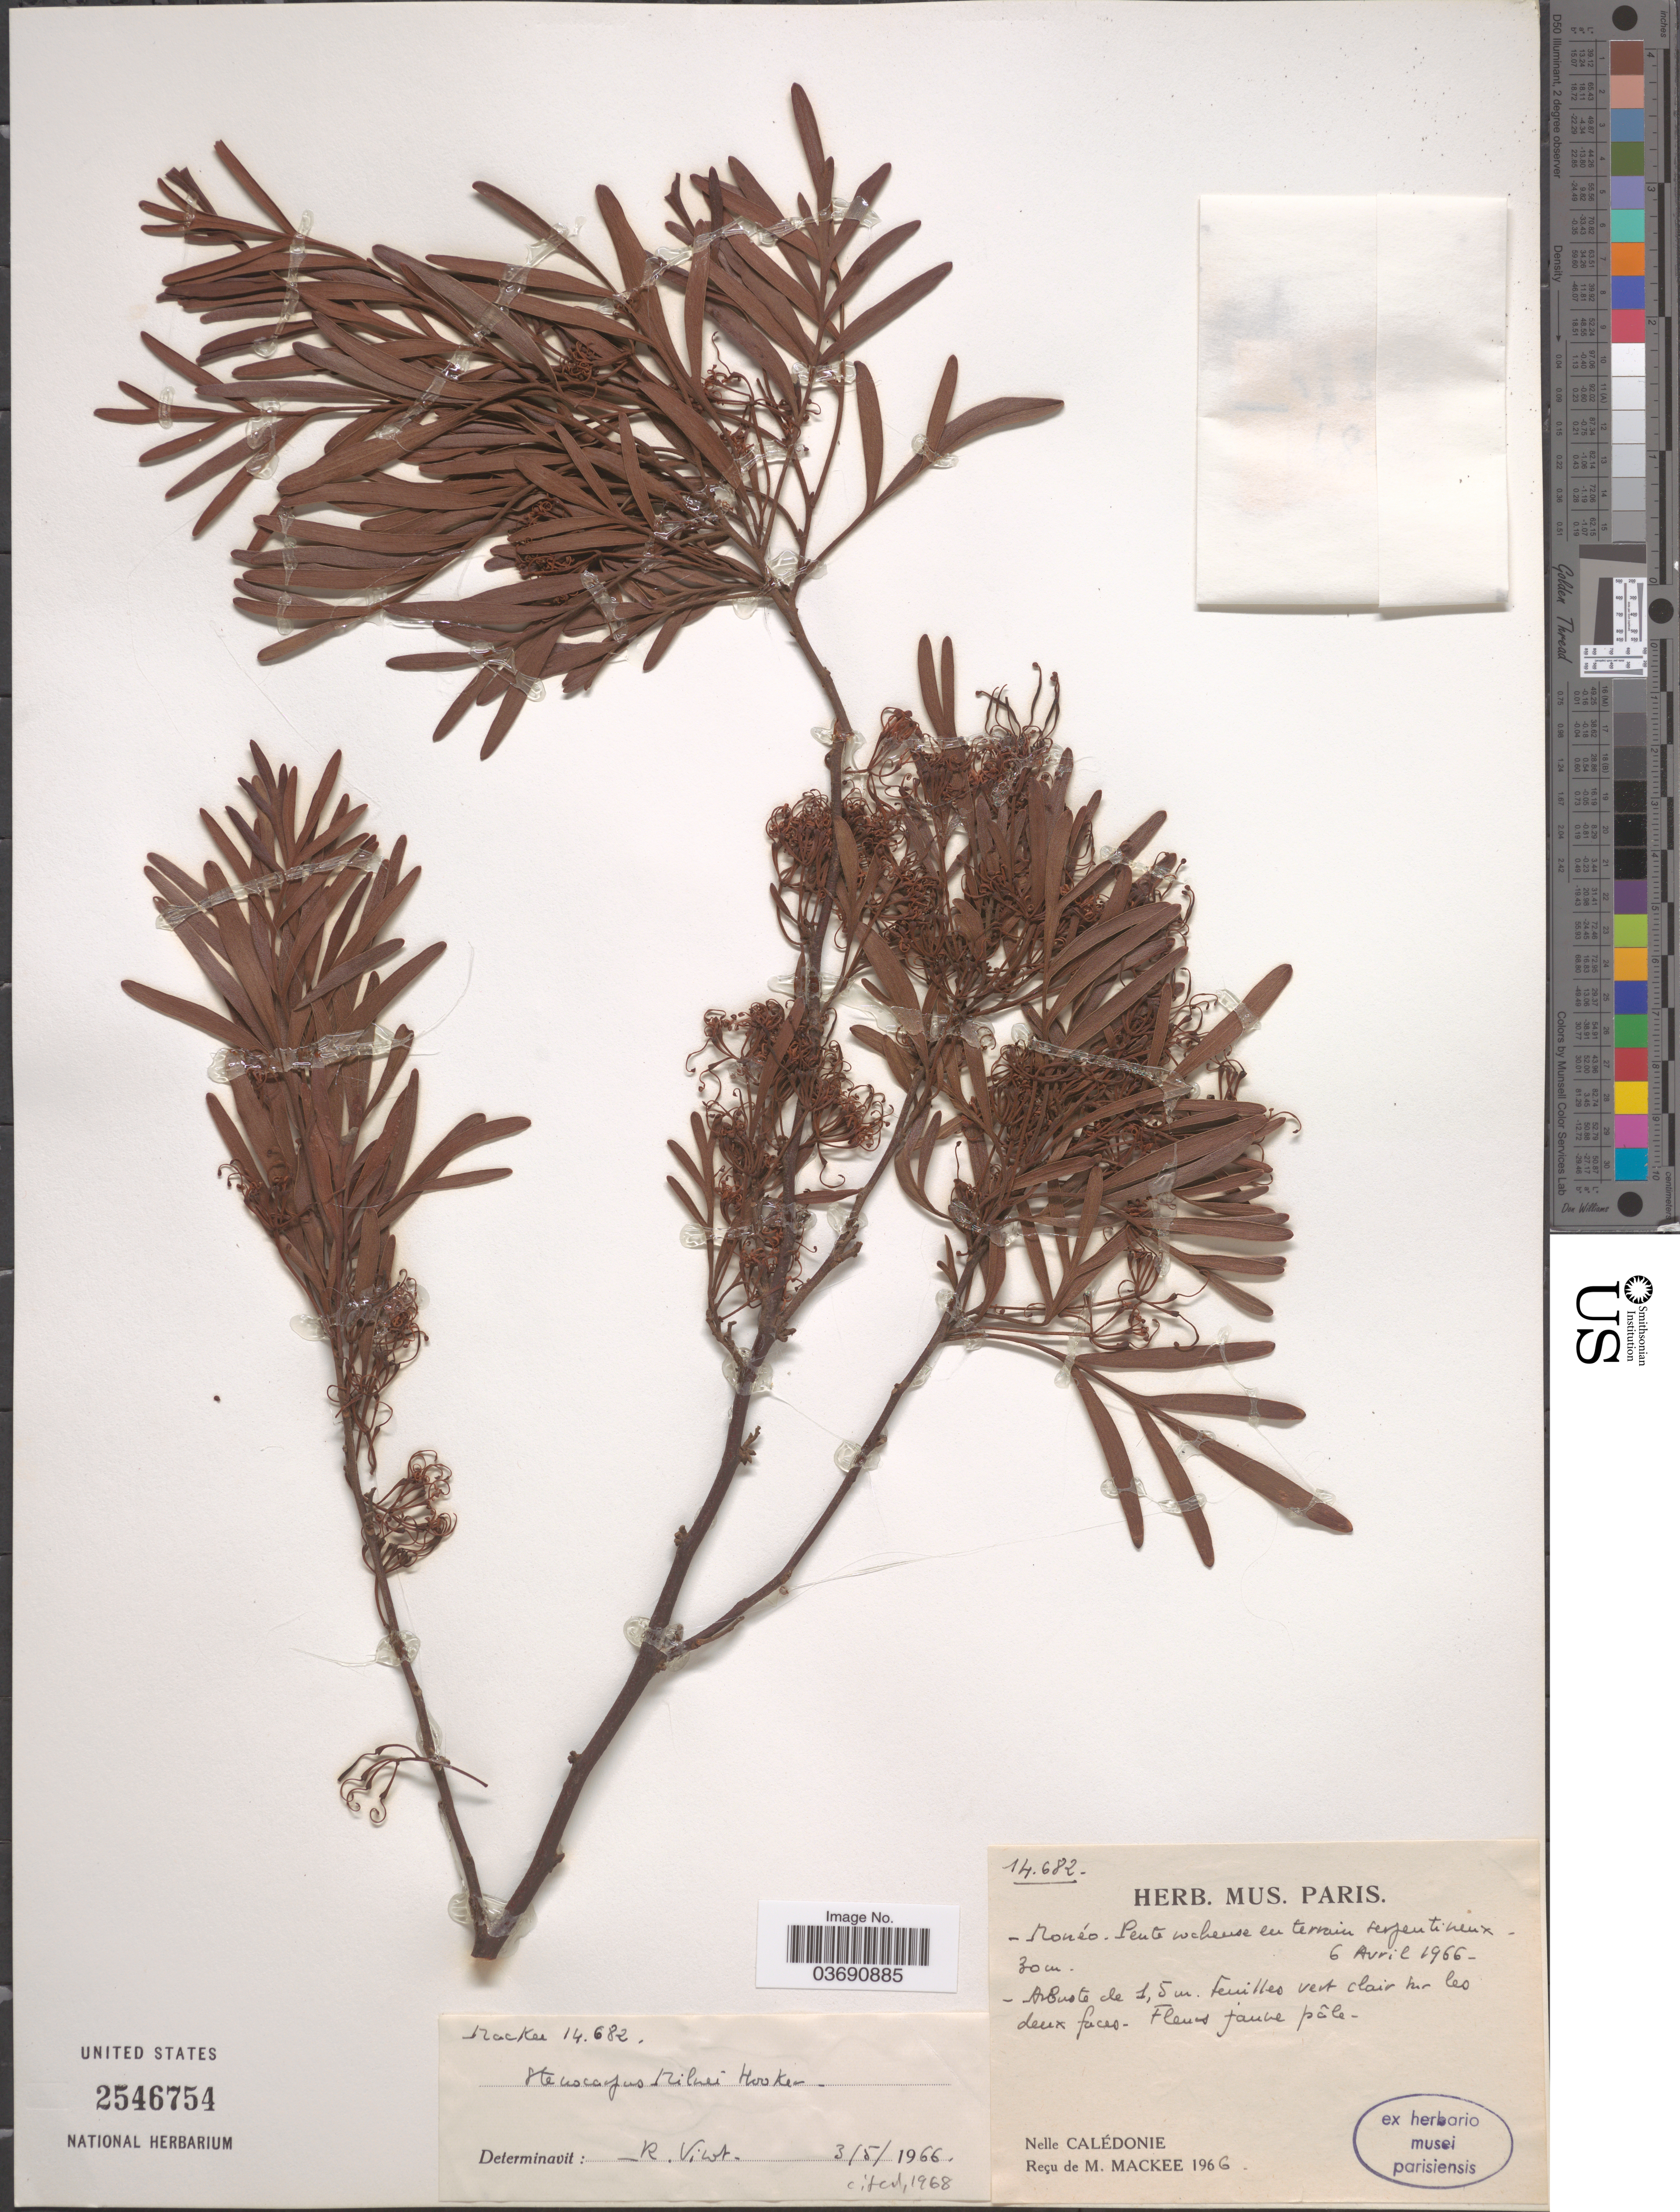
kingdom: Plantae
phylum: Tracheophyta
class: Magnoliopsida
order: Proteales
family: Proteaceae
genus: Stenocarpus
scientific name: Stenocarpus milnei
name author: Hook.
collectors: M. Mackee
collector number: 14682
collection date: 1966-04-06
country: New Caledonia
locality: Monéo. Nelle Calédonie.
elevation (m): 30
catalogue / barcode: US 2546754